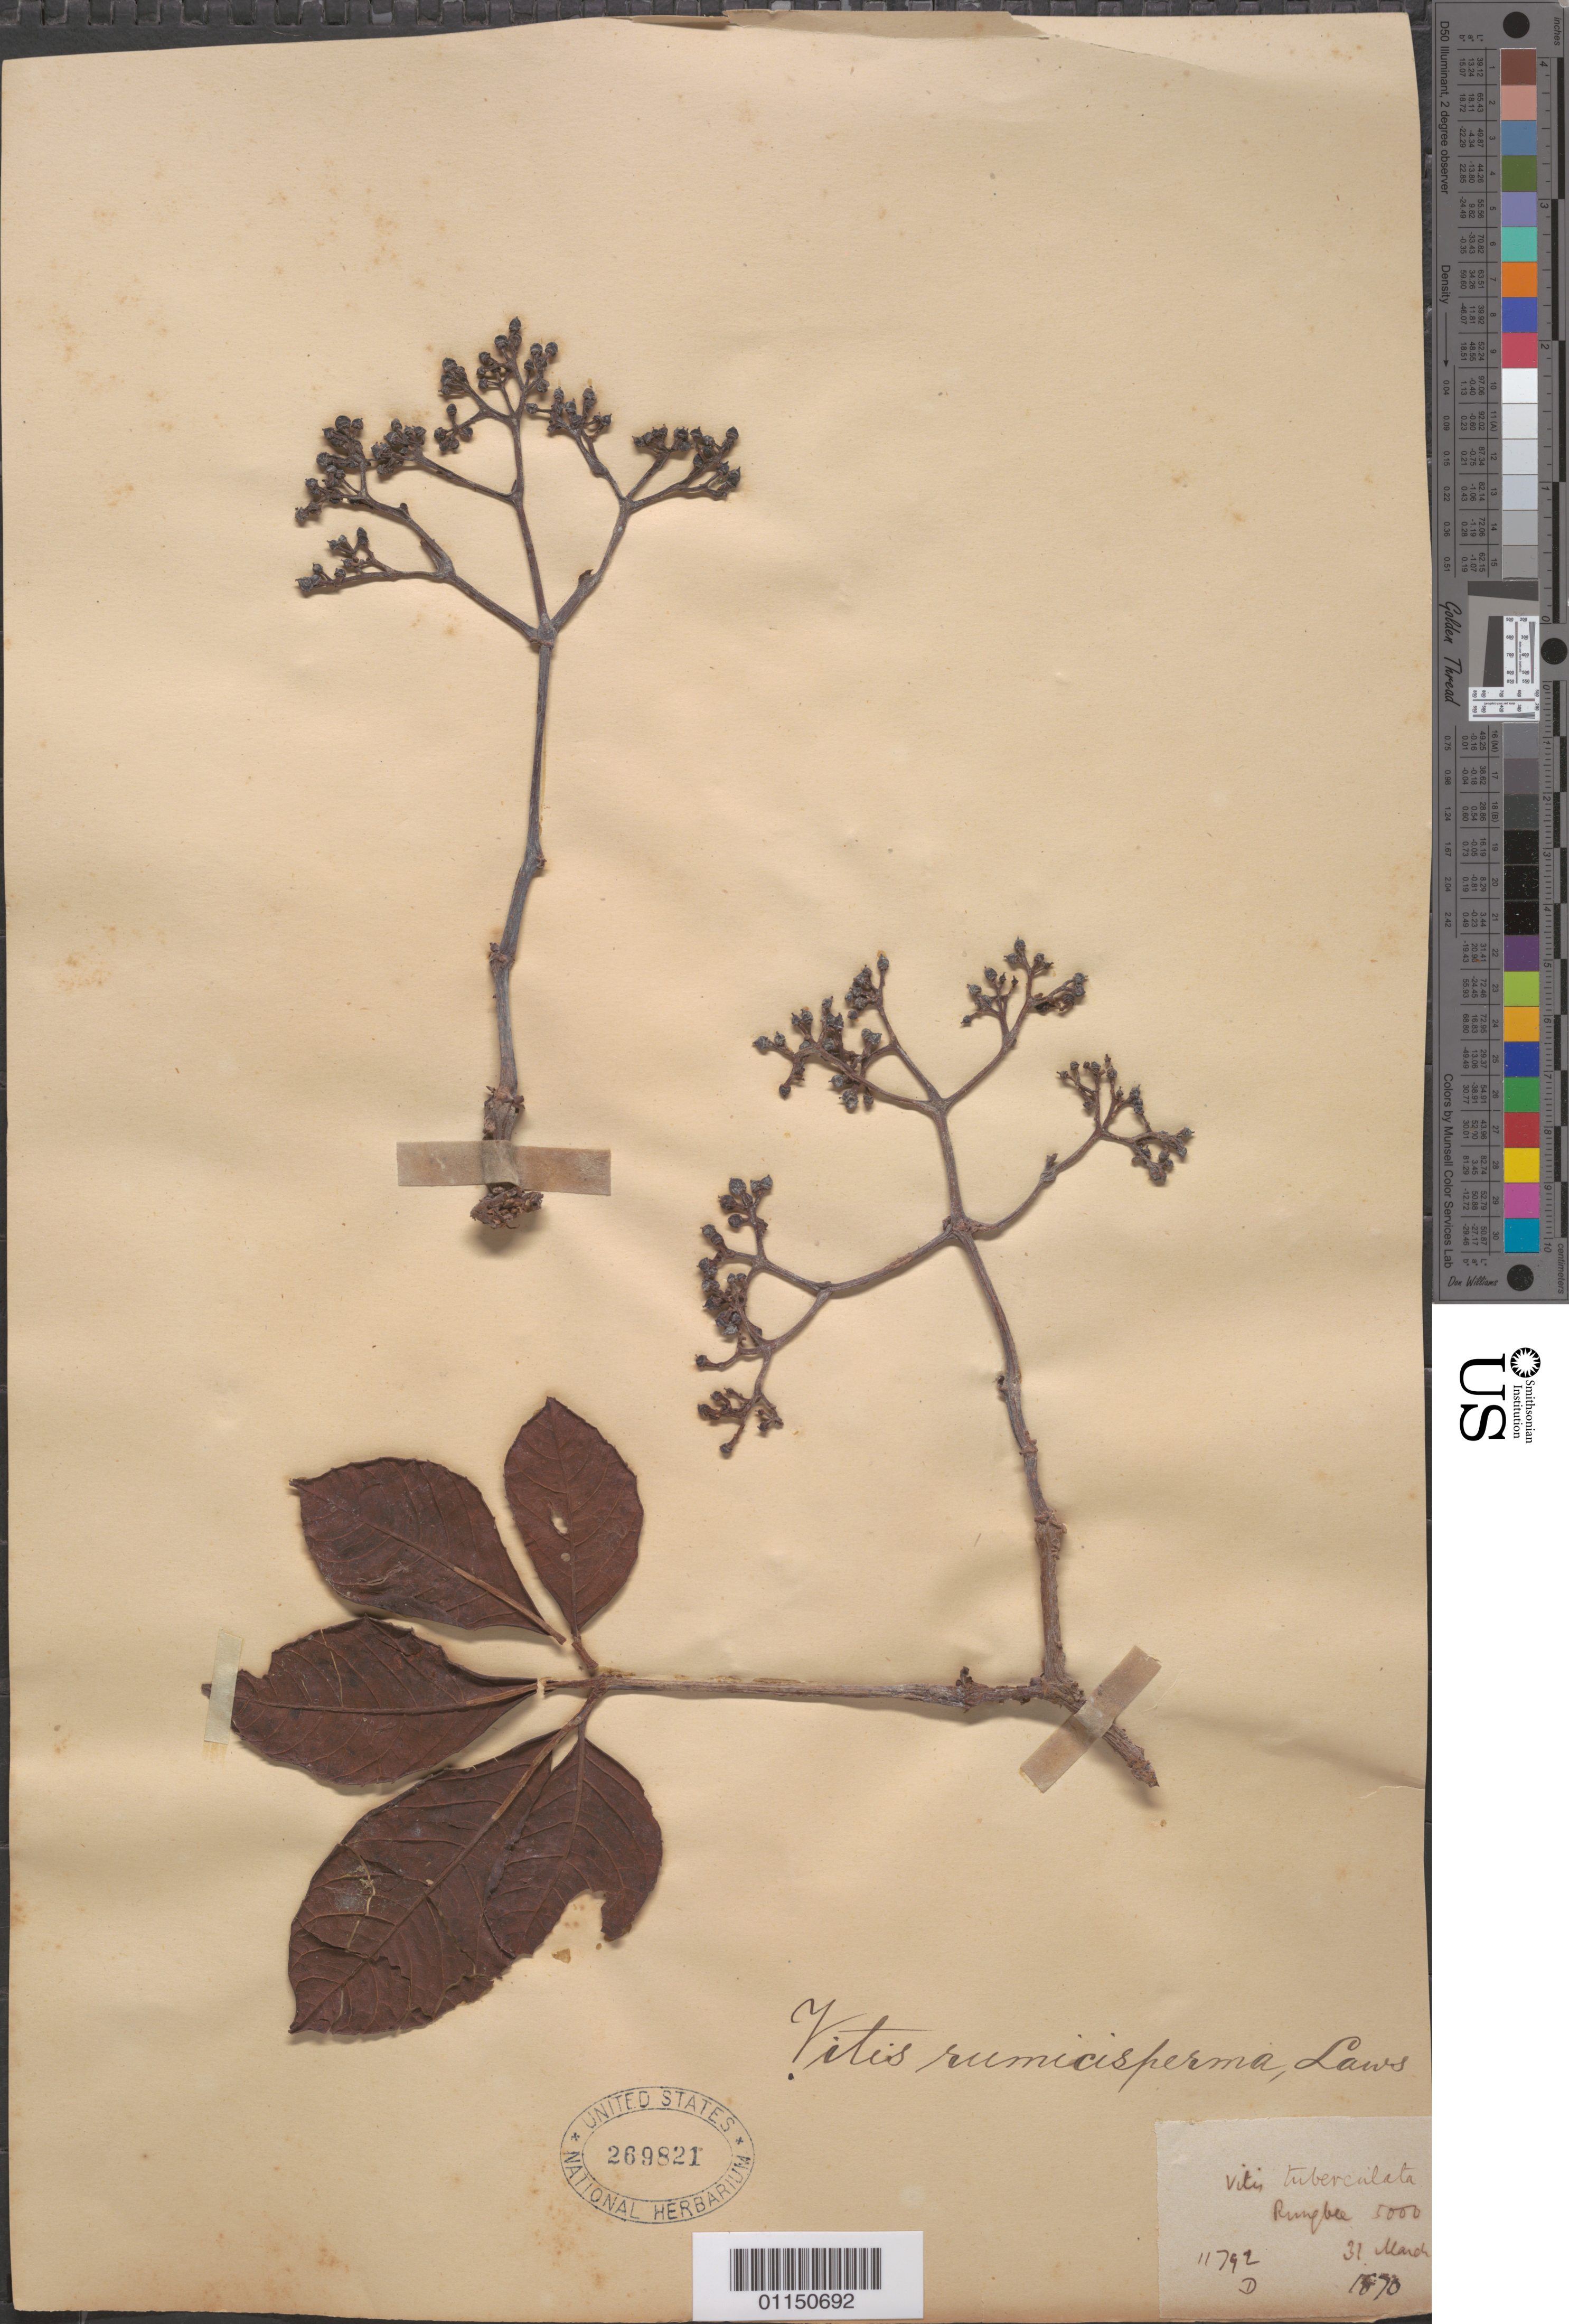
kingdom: Plantae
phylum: Tracheophyta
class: Magnoliopsida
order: Vitales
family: Vitaceae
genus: Tetrastigma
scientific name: Tetrastigma lanceolarium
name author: (Roxb.) Planch.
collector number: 11792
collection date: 1870-03-31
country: India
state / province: Sikkim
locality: Rungbee.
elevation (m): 5000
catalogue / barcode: US 269821